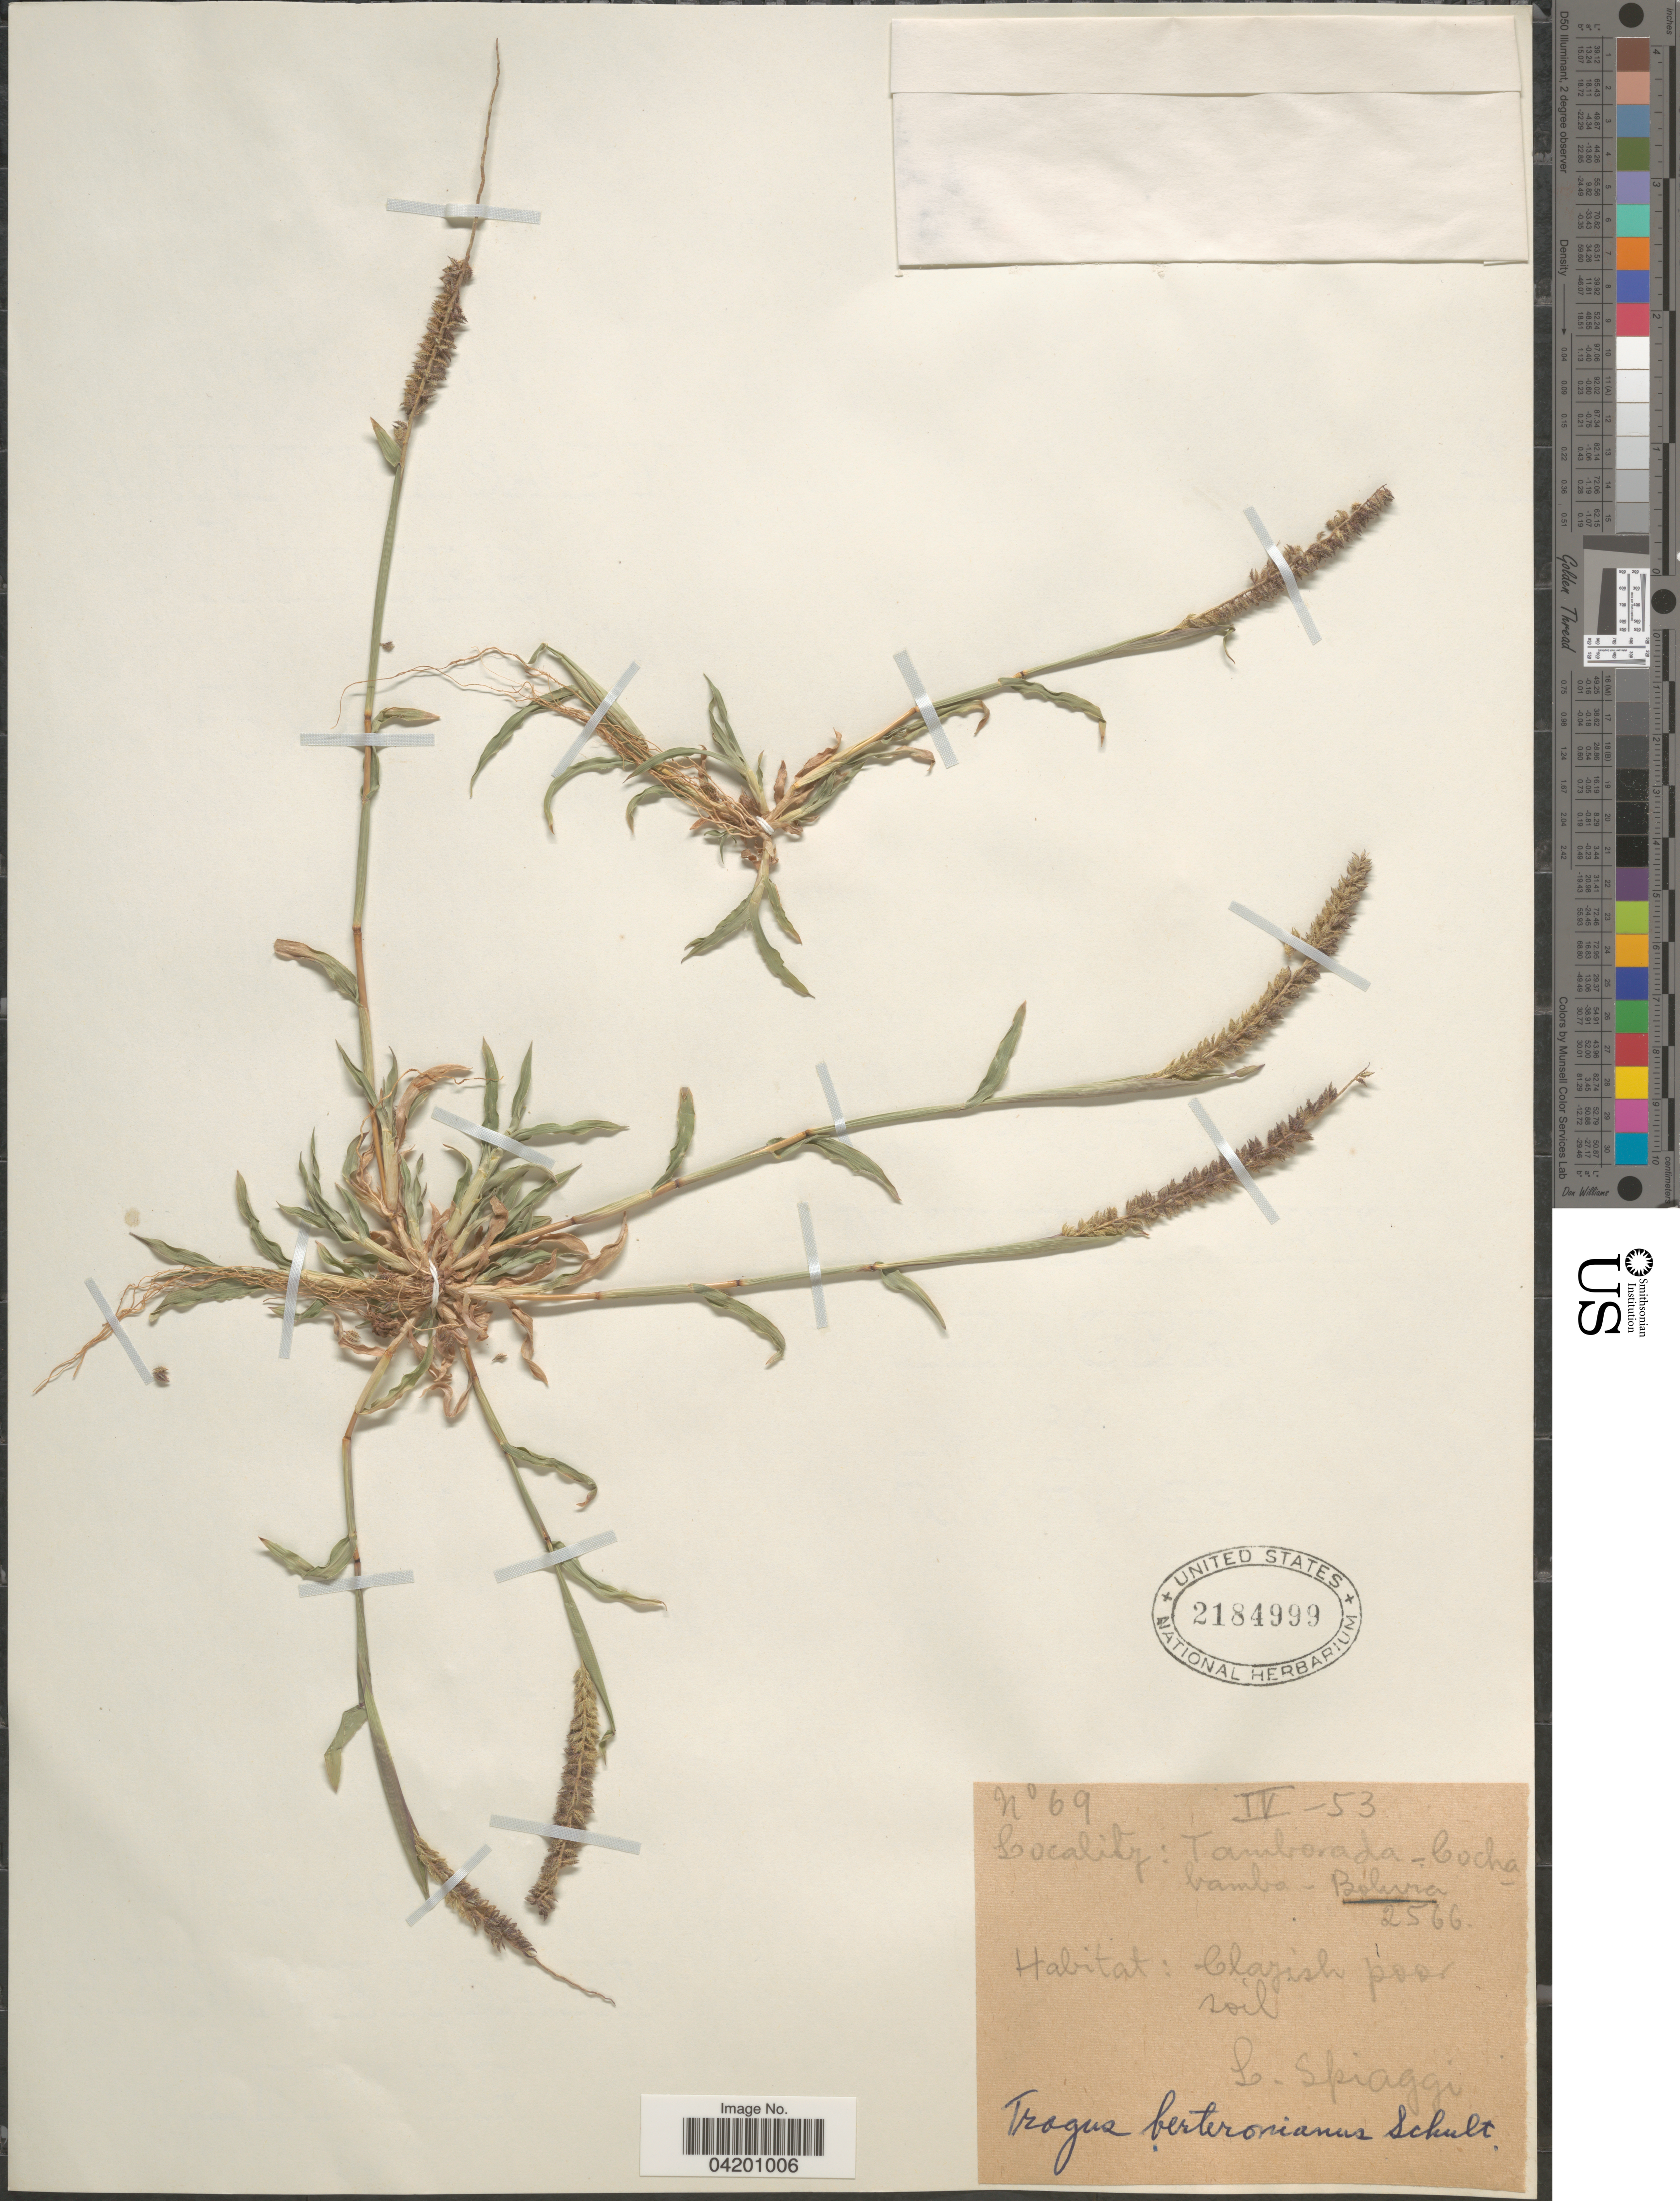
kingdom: Plantae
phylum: Tracheophyta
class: Liliopsida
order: Poales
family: Poaceae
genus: Tragus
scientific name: Tragus berteronianus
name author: Schult.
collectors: L. Spiaggi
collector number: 69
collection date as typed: Transcribed d/m/y: /4/53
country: Bolivia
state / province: Cochabamba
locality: Tamborada.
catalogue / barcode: US 2184999